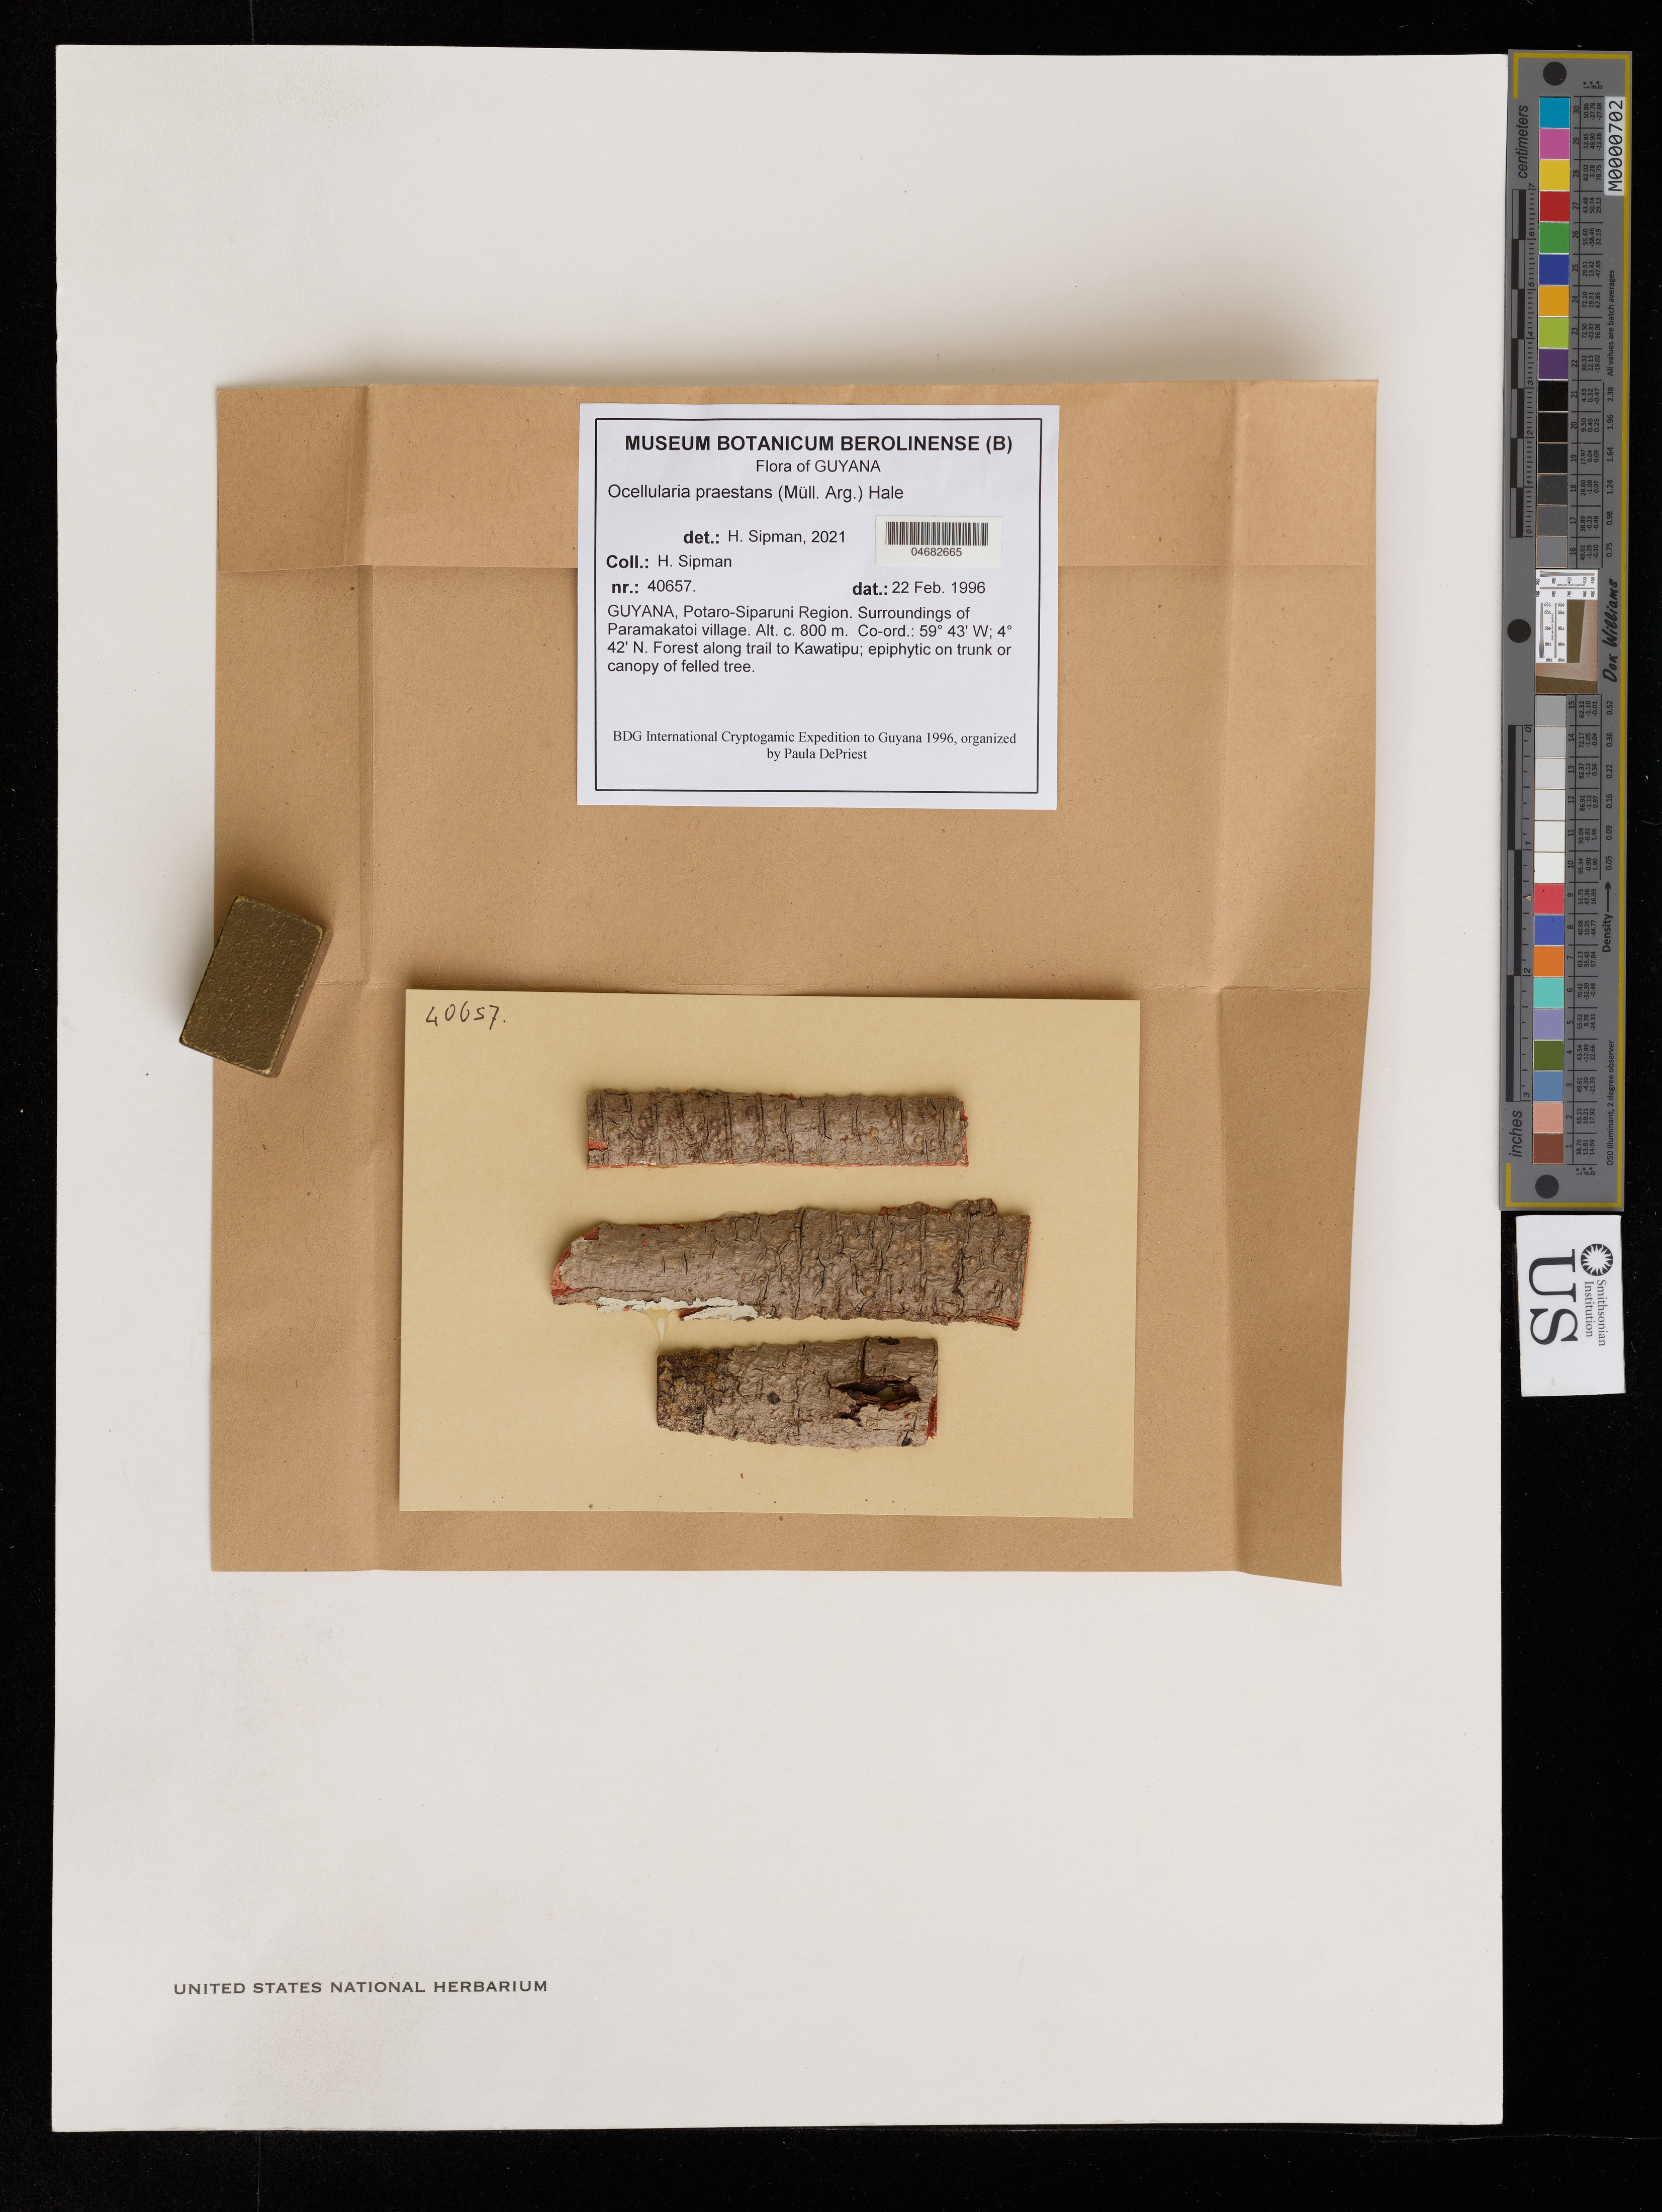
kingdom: Fungi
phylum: Ascomycota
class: Lecanoromycetes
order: Ostropales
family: Graphidaceae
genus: Ocellularia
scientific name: Ocellularia praestans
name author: (Müll. Arg.) Hale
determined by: Sipman, H.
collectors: H. Sipman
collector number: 40657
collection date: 1996-02-22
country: Guyana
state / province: Potaro-Siparuni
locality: Paramakatoi Village, surroundings. Forest trail to Kawatipu.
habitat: Forest along trail. On trunk or canopy of felled tree.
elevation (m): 800